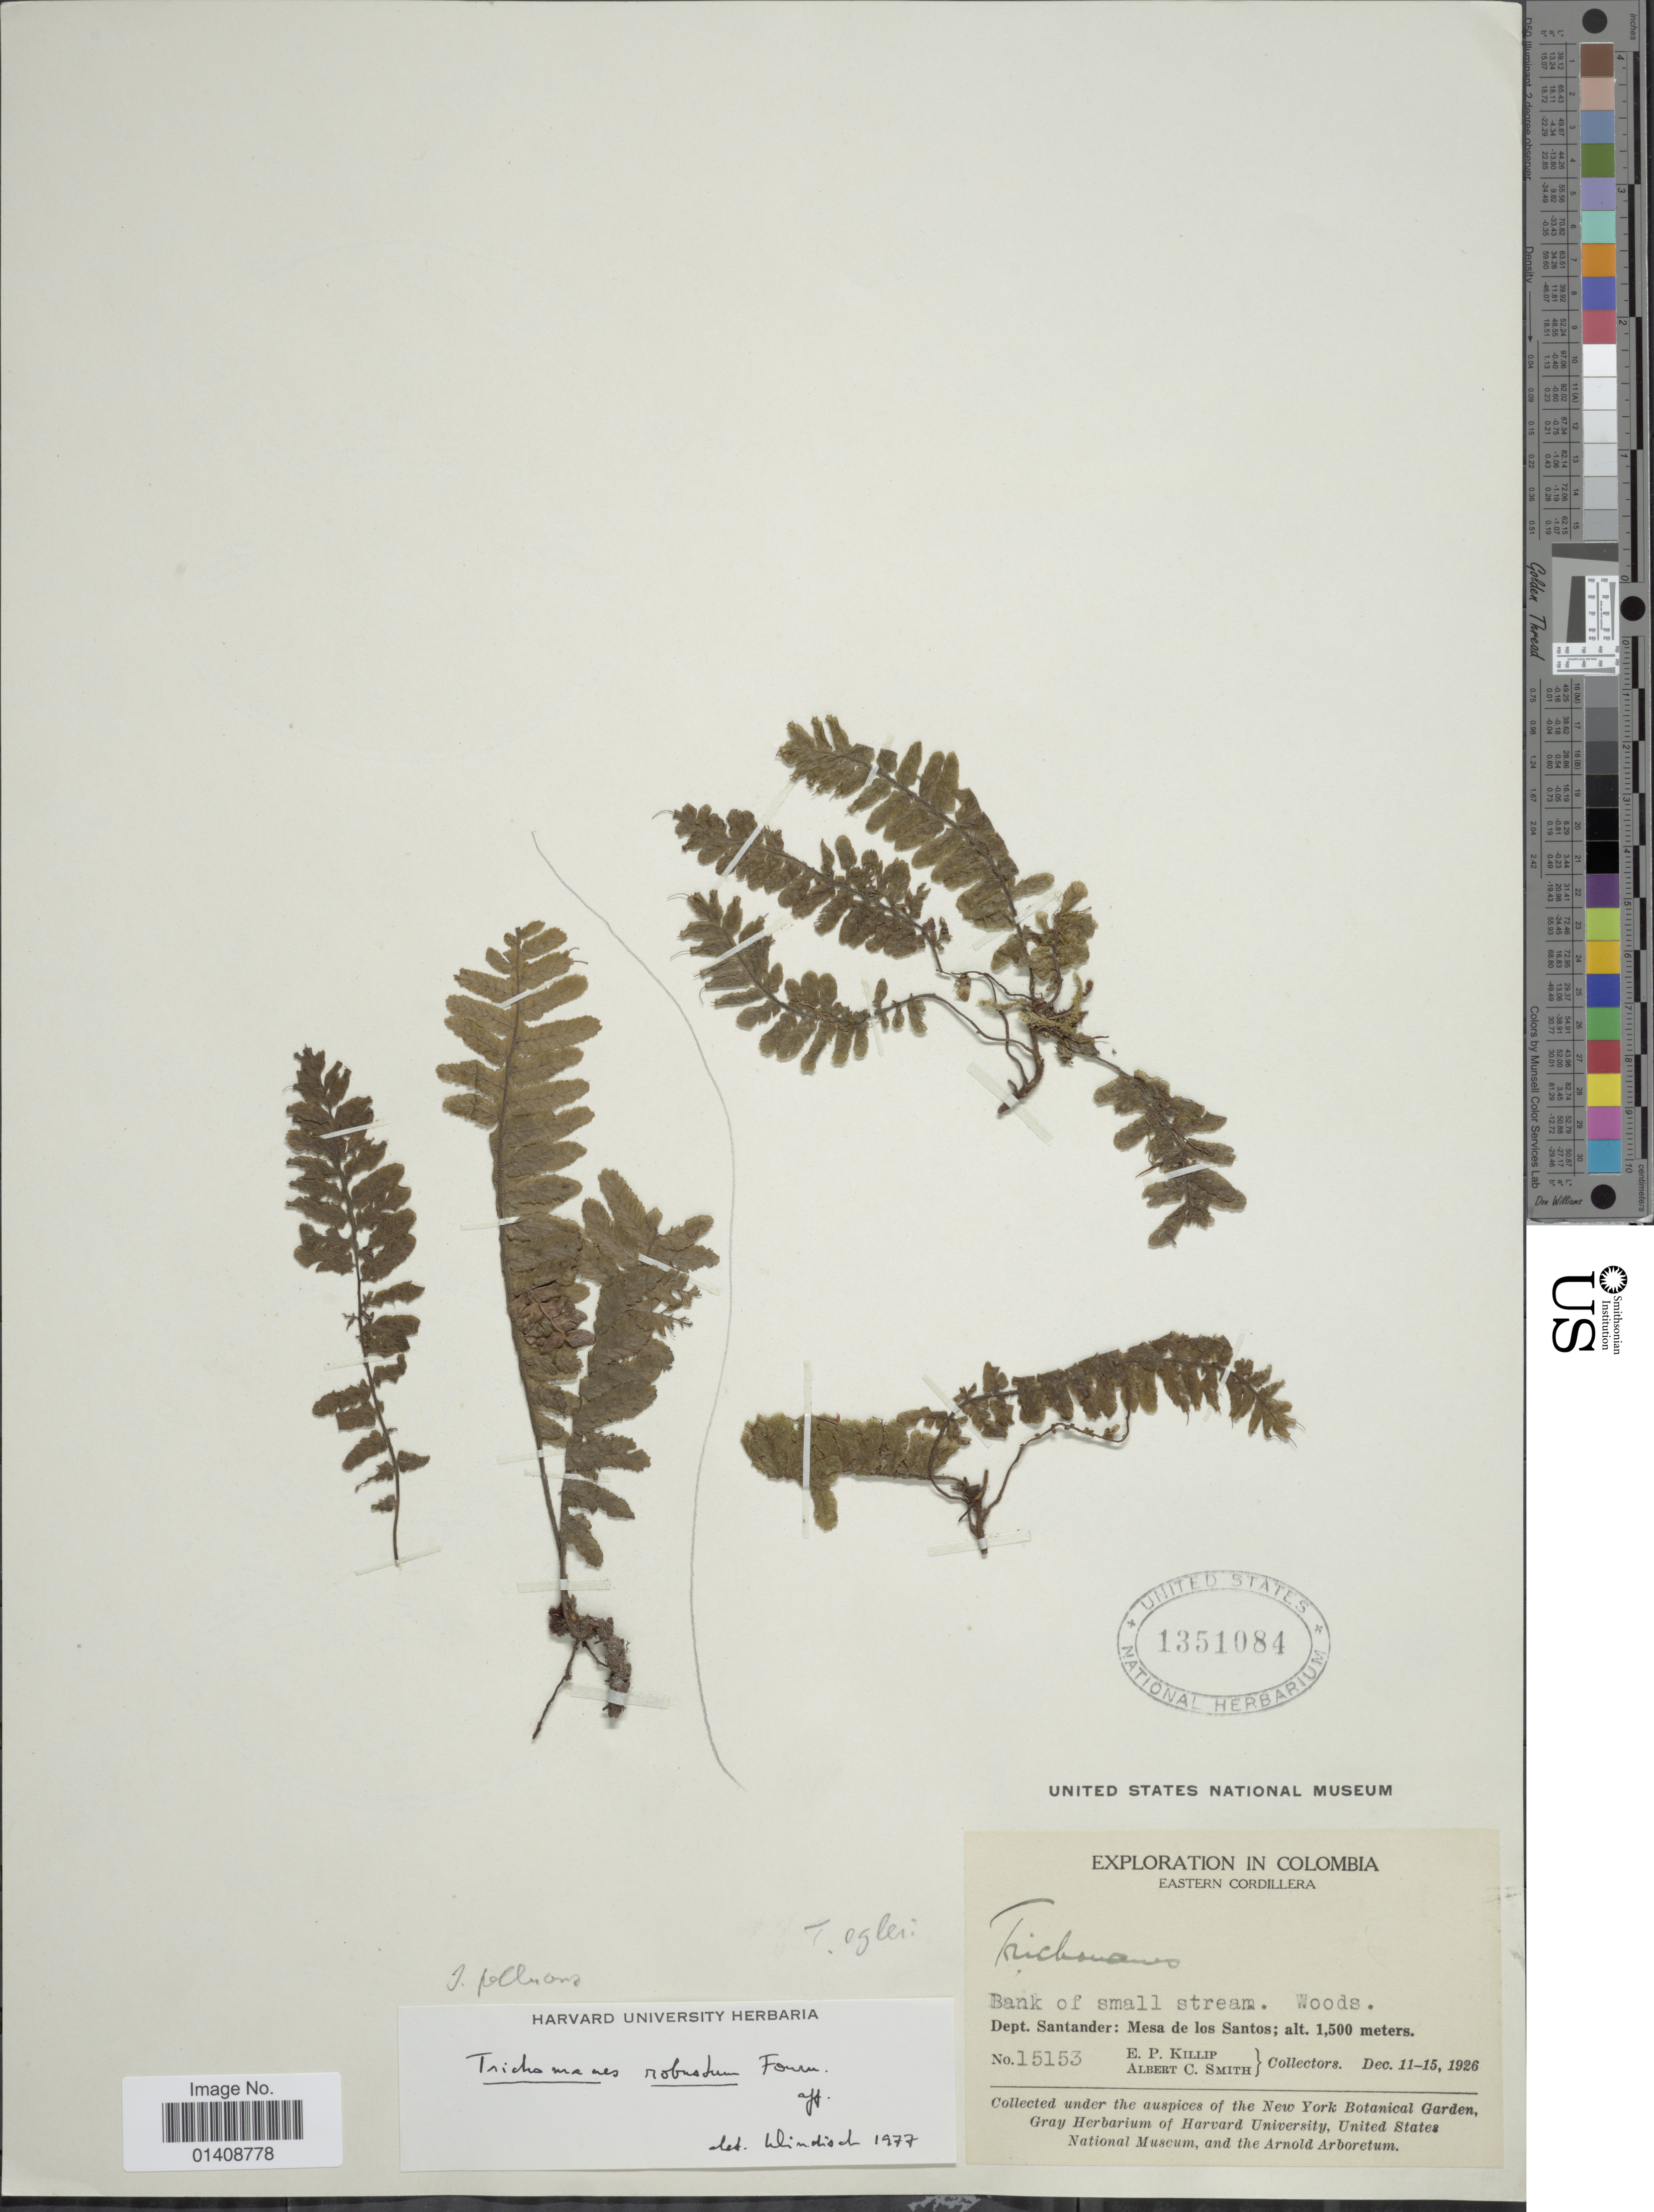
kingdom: Plantae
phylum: Tracheophyta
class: Polypodiopsida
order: Hymenophyllales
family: Hymenophyllaceae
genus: Trichomanes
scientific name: Trichomanes egleri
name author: P.G. Windisch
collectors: E. P. Killip & A. C. Smith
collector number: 15153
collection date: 1926-12-11/1926-12-15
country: Colombia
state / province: Santander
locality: Mesa de los Santos.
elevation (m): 1500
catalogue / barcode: US 1351084